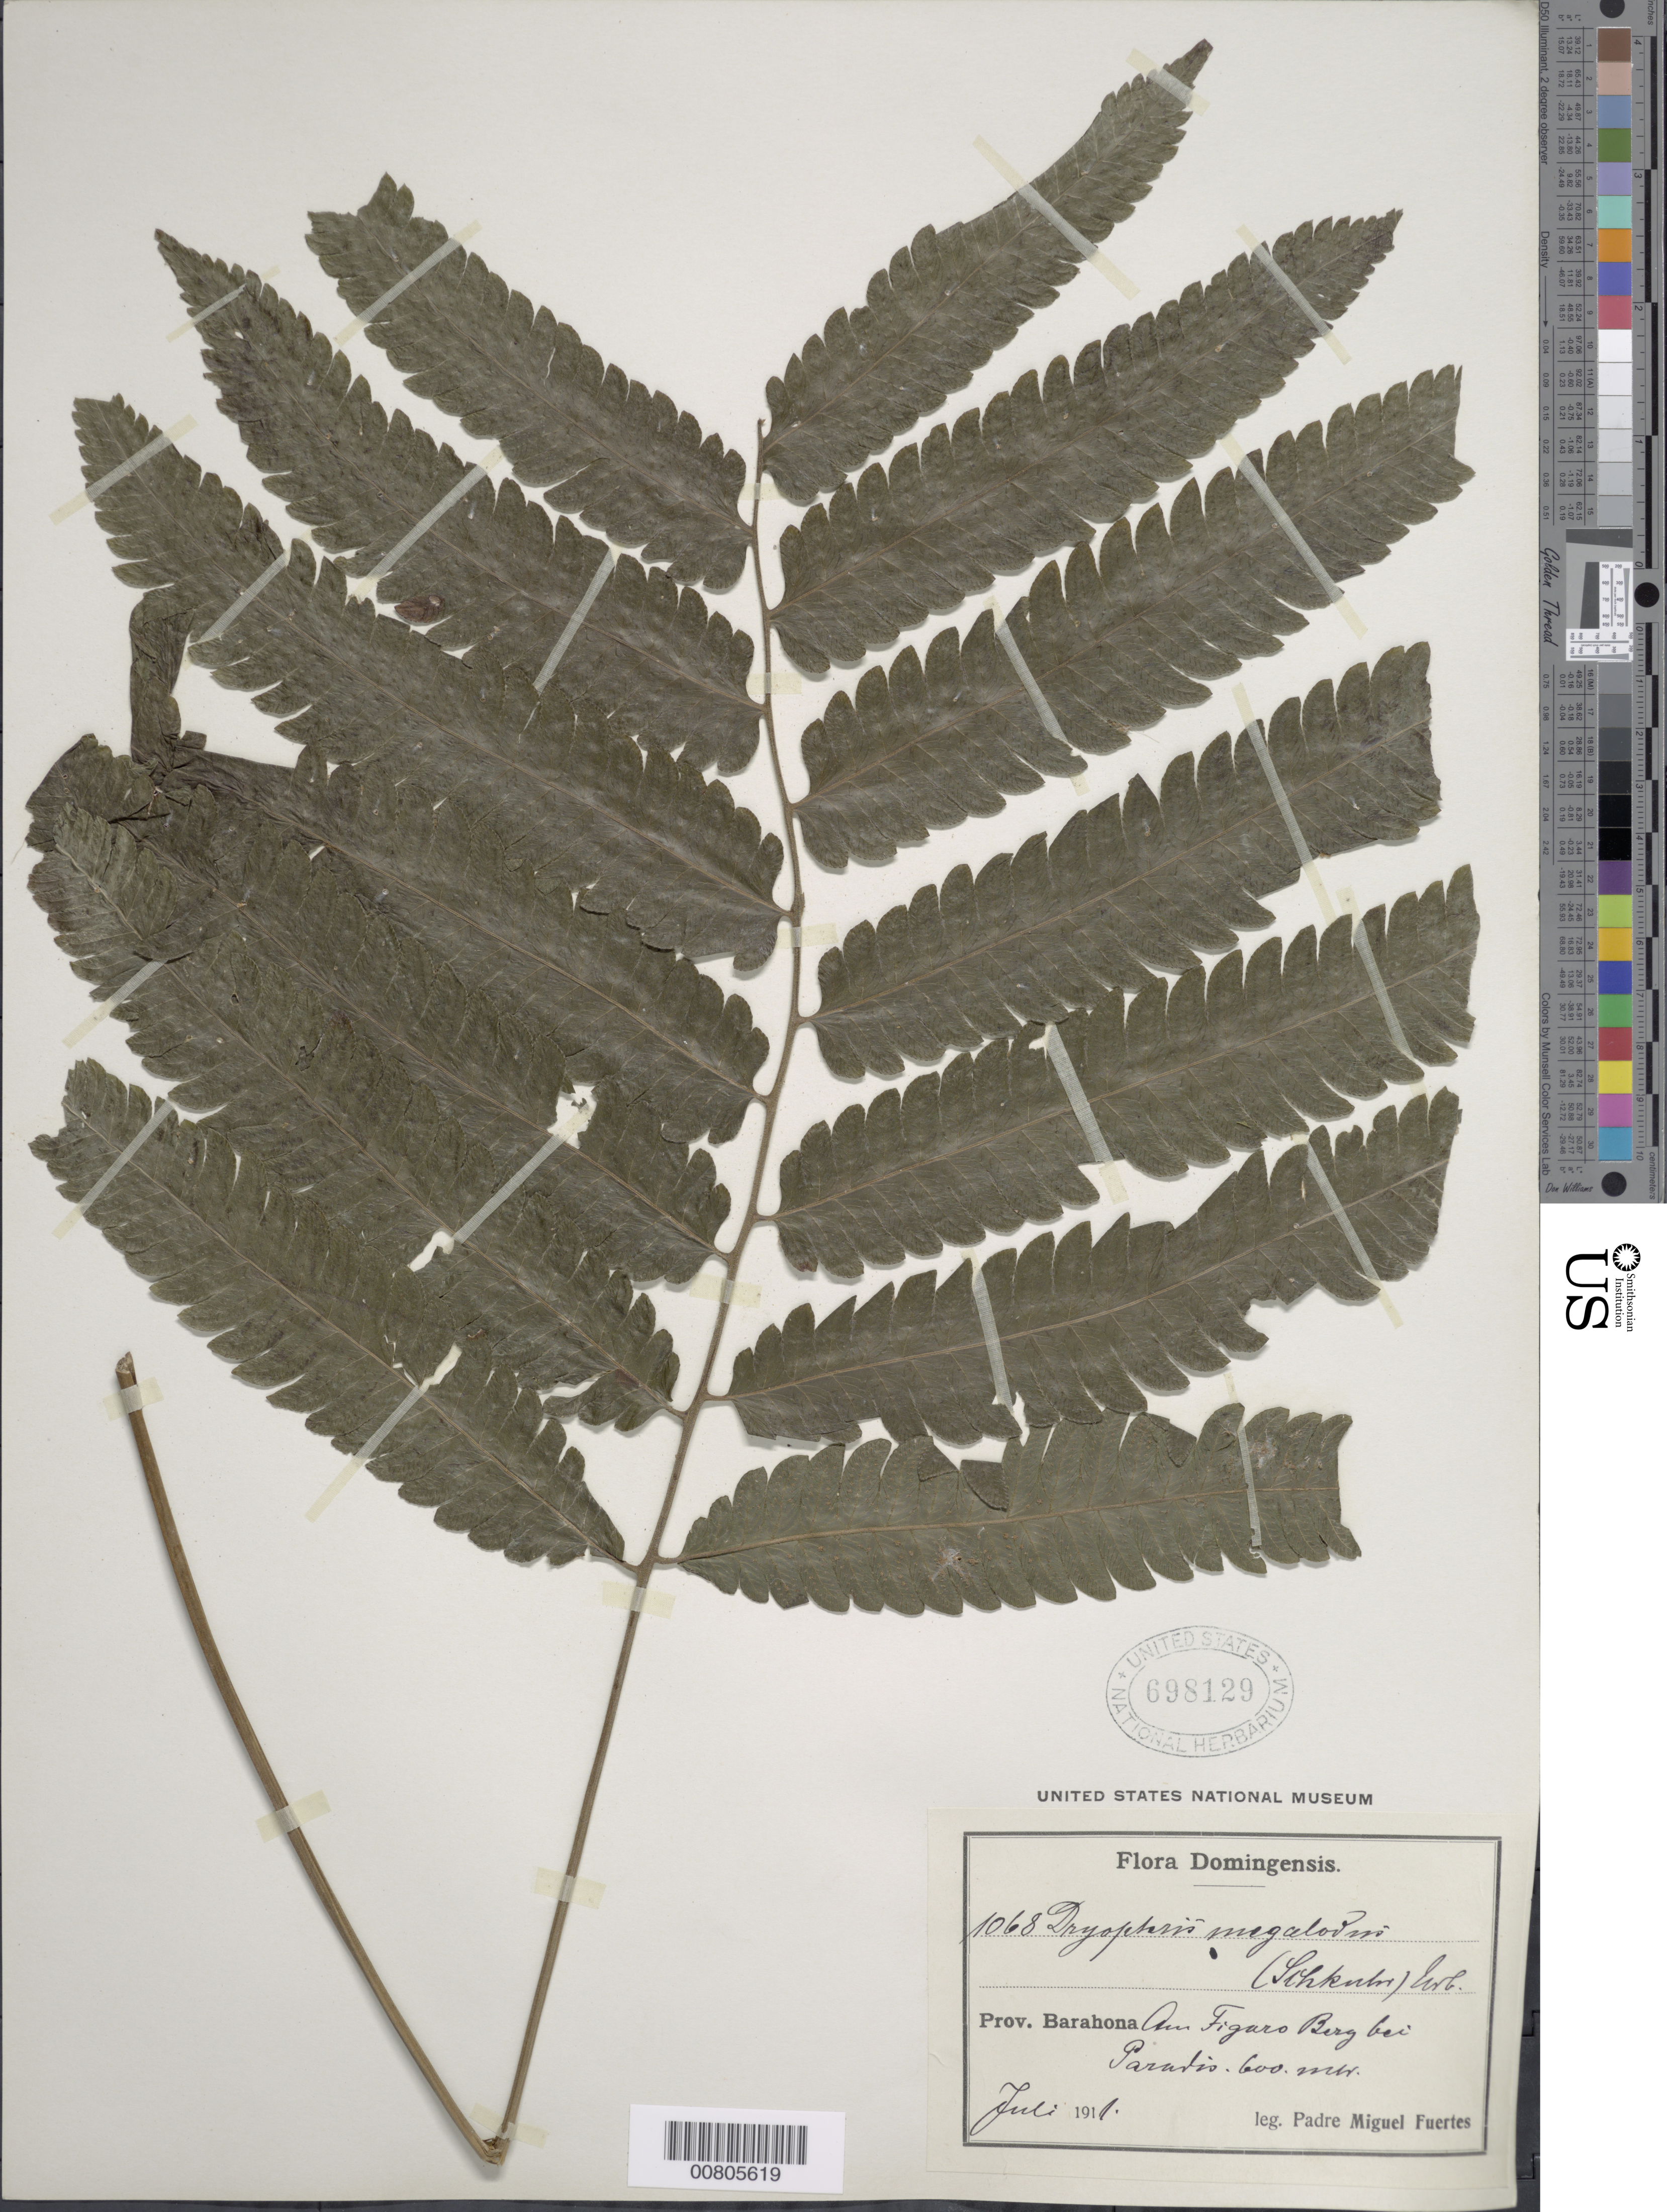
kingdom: Plantae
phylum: Tracheophyta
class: Polypodiopsida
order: Polypodiales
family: Thelypteridaceae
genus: Goniopteris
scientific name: Goniopteris pennata (Poir.) comb. nov., ined 2015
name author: (Poir.)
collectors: M. D. Fuertes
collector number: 1068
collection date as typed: Jul 1911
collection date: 1911-07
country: Dominican Republic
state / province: Barahona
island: Hispaniola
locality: Figaro Berg, Paradis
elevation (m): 600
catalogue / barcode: US 698129